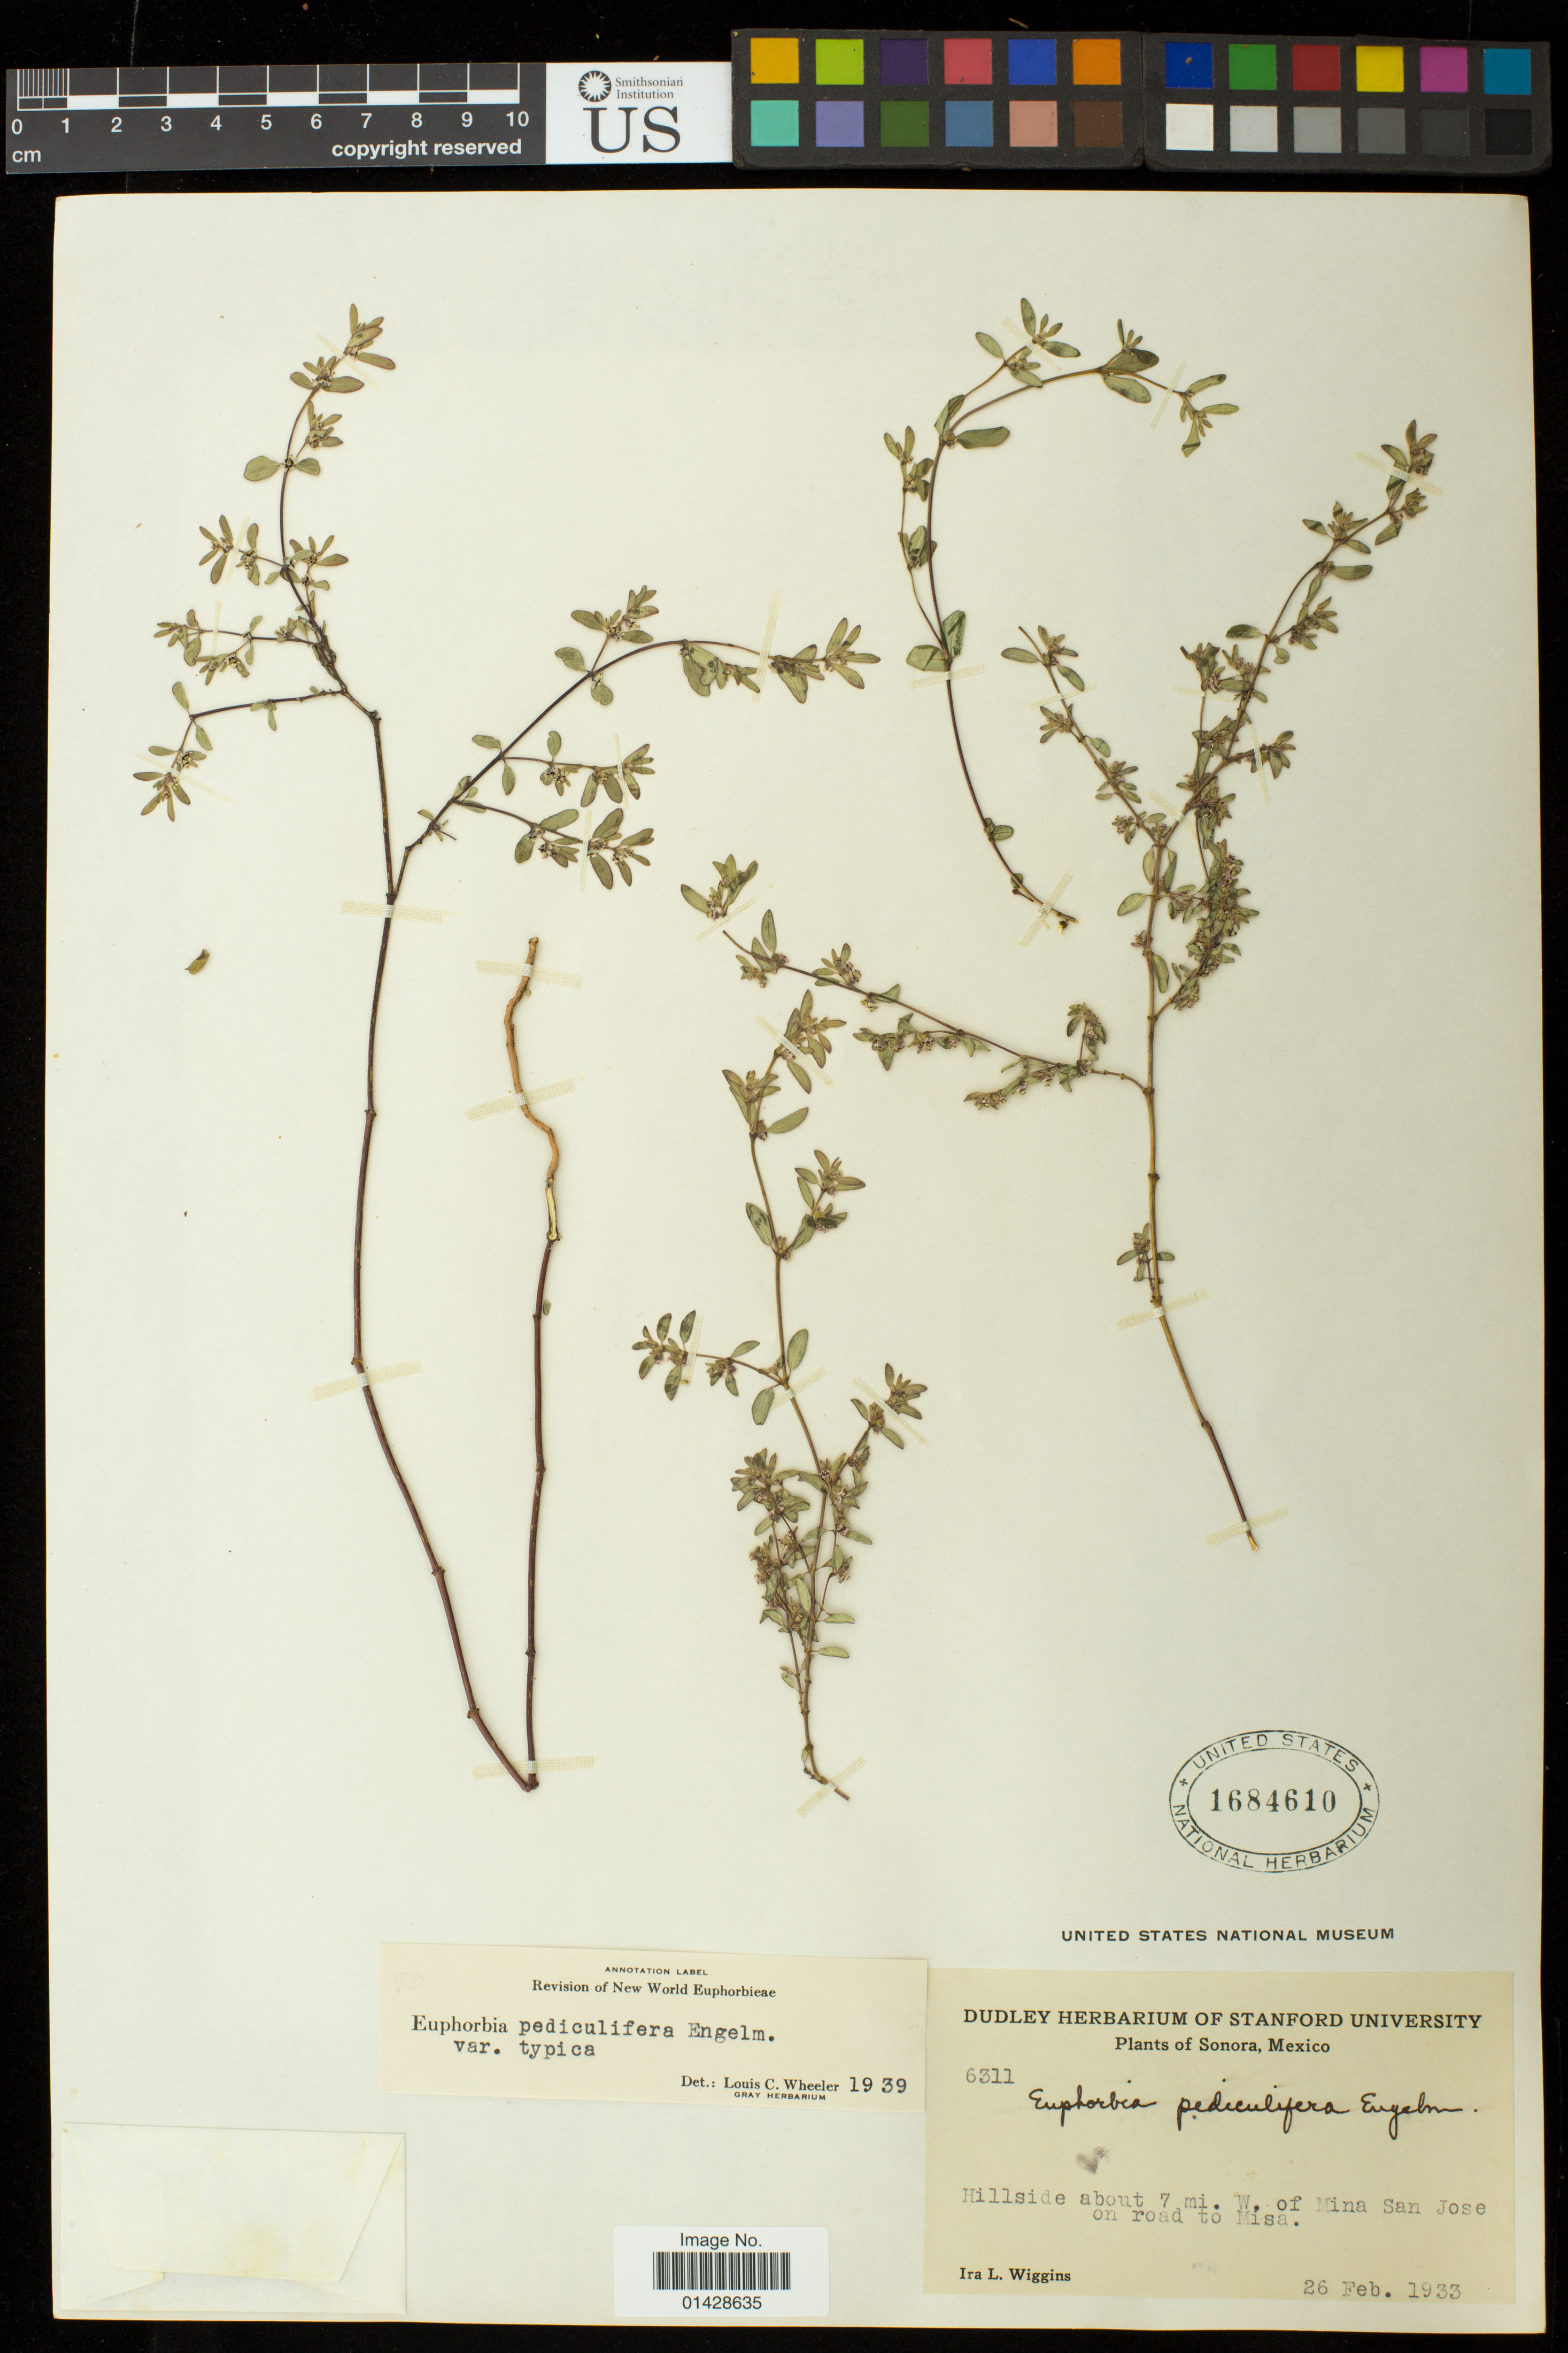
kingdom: Plantae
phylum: Tracheophyta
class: Magnoliopsida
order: Malpighiales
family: Euphorbiaceae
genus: Euphorbia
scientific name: Euphorbia pediculifera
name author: Engelm.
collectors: I. L. Wiggins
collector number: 6311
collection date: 1933-02-26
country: Mexico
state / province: Sonora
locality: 7 mi. W. of Mina San Jose on road to Misa.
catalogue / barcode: US 1684610